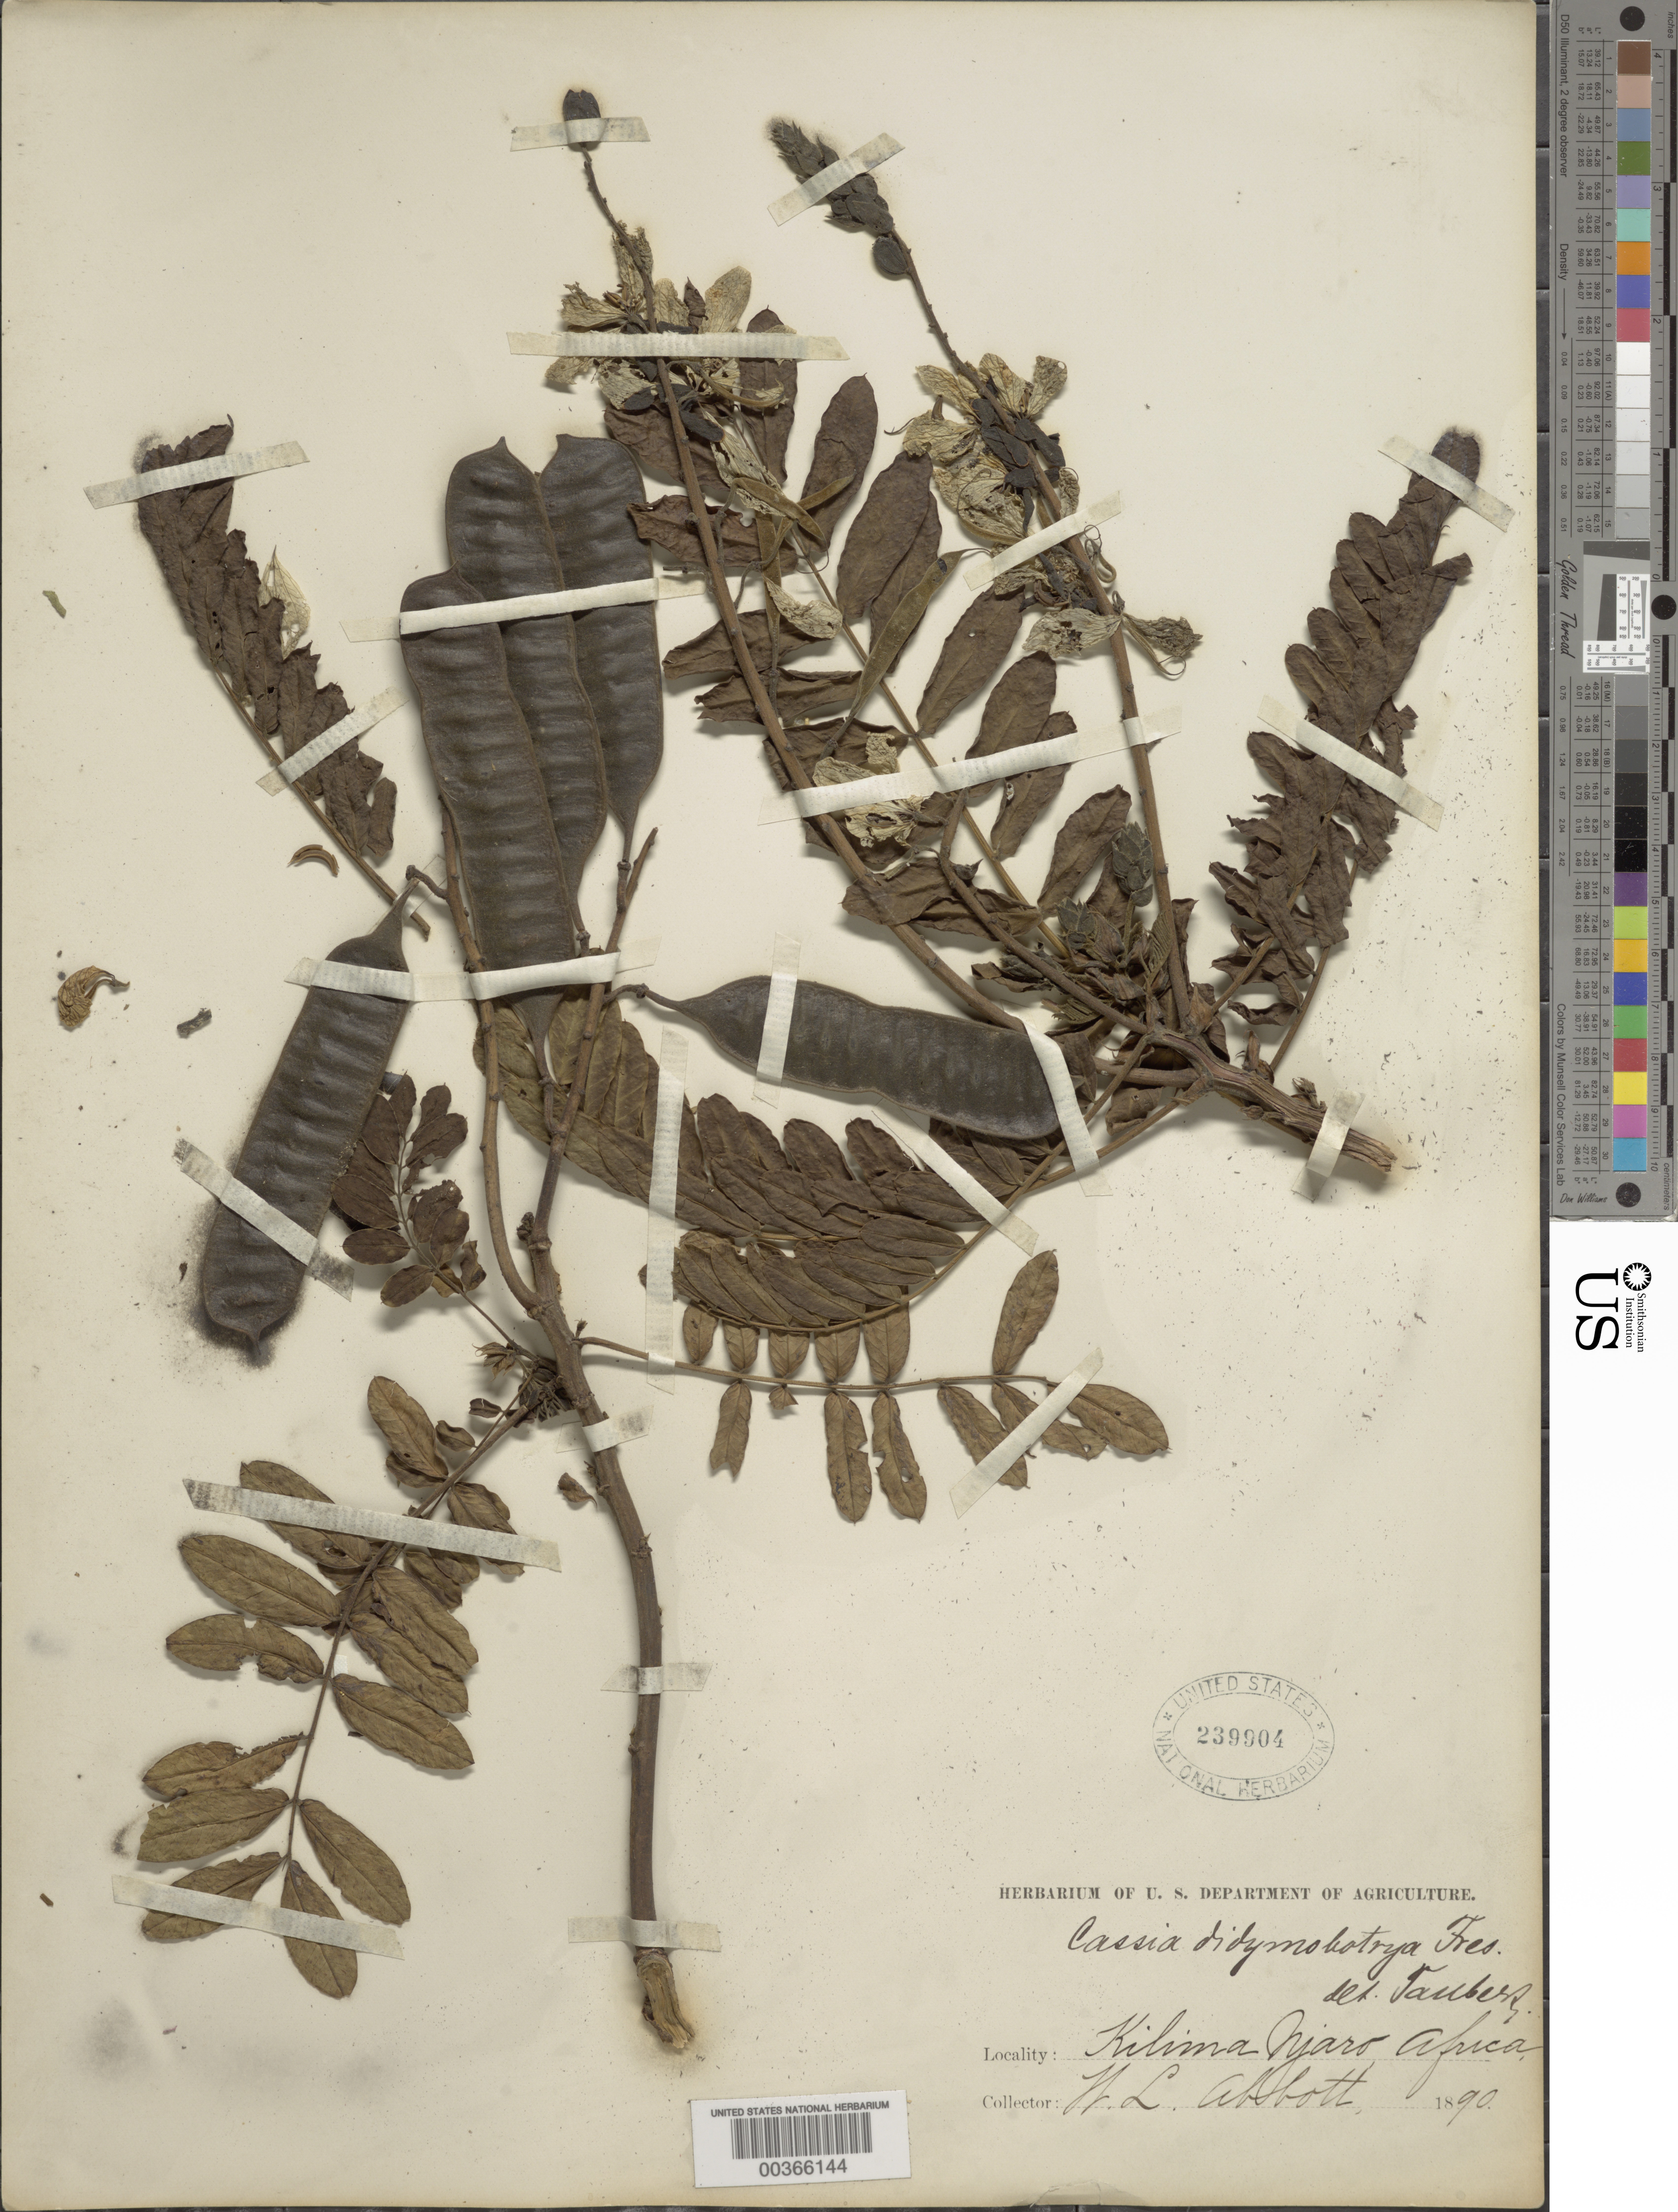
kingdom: Plantae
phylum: Tracheophyta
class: Magnoliopsida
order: Fabales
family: Fabaceae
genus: Senna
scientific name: Senna didymobotrya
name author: (Fresen.) H.S. Irwin & Barneby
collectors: W. L. Abbott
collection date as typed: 1890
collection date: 1890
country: Tanzania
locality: Kilimanjaro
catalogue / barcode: US 239904